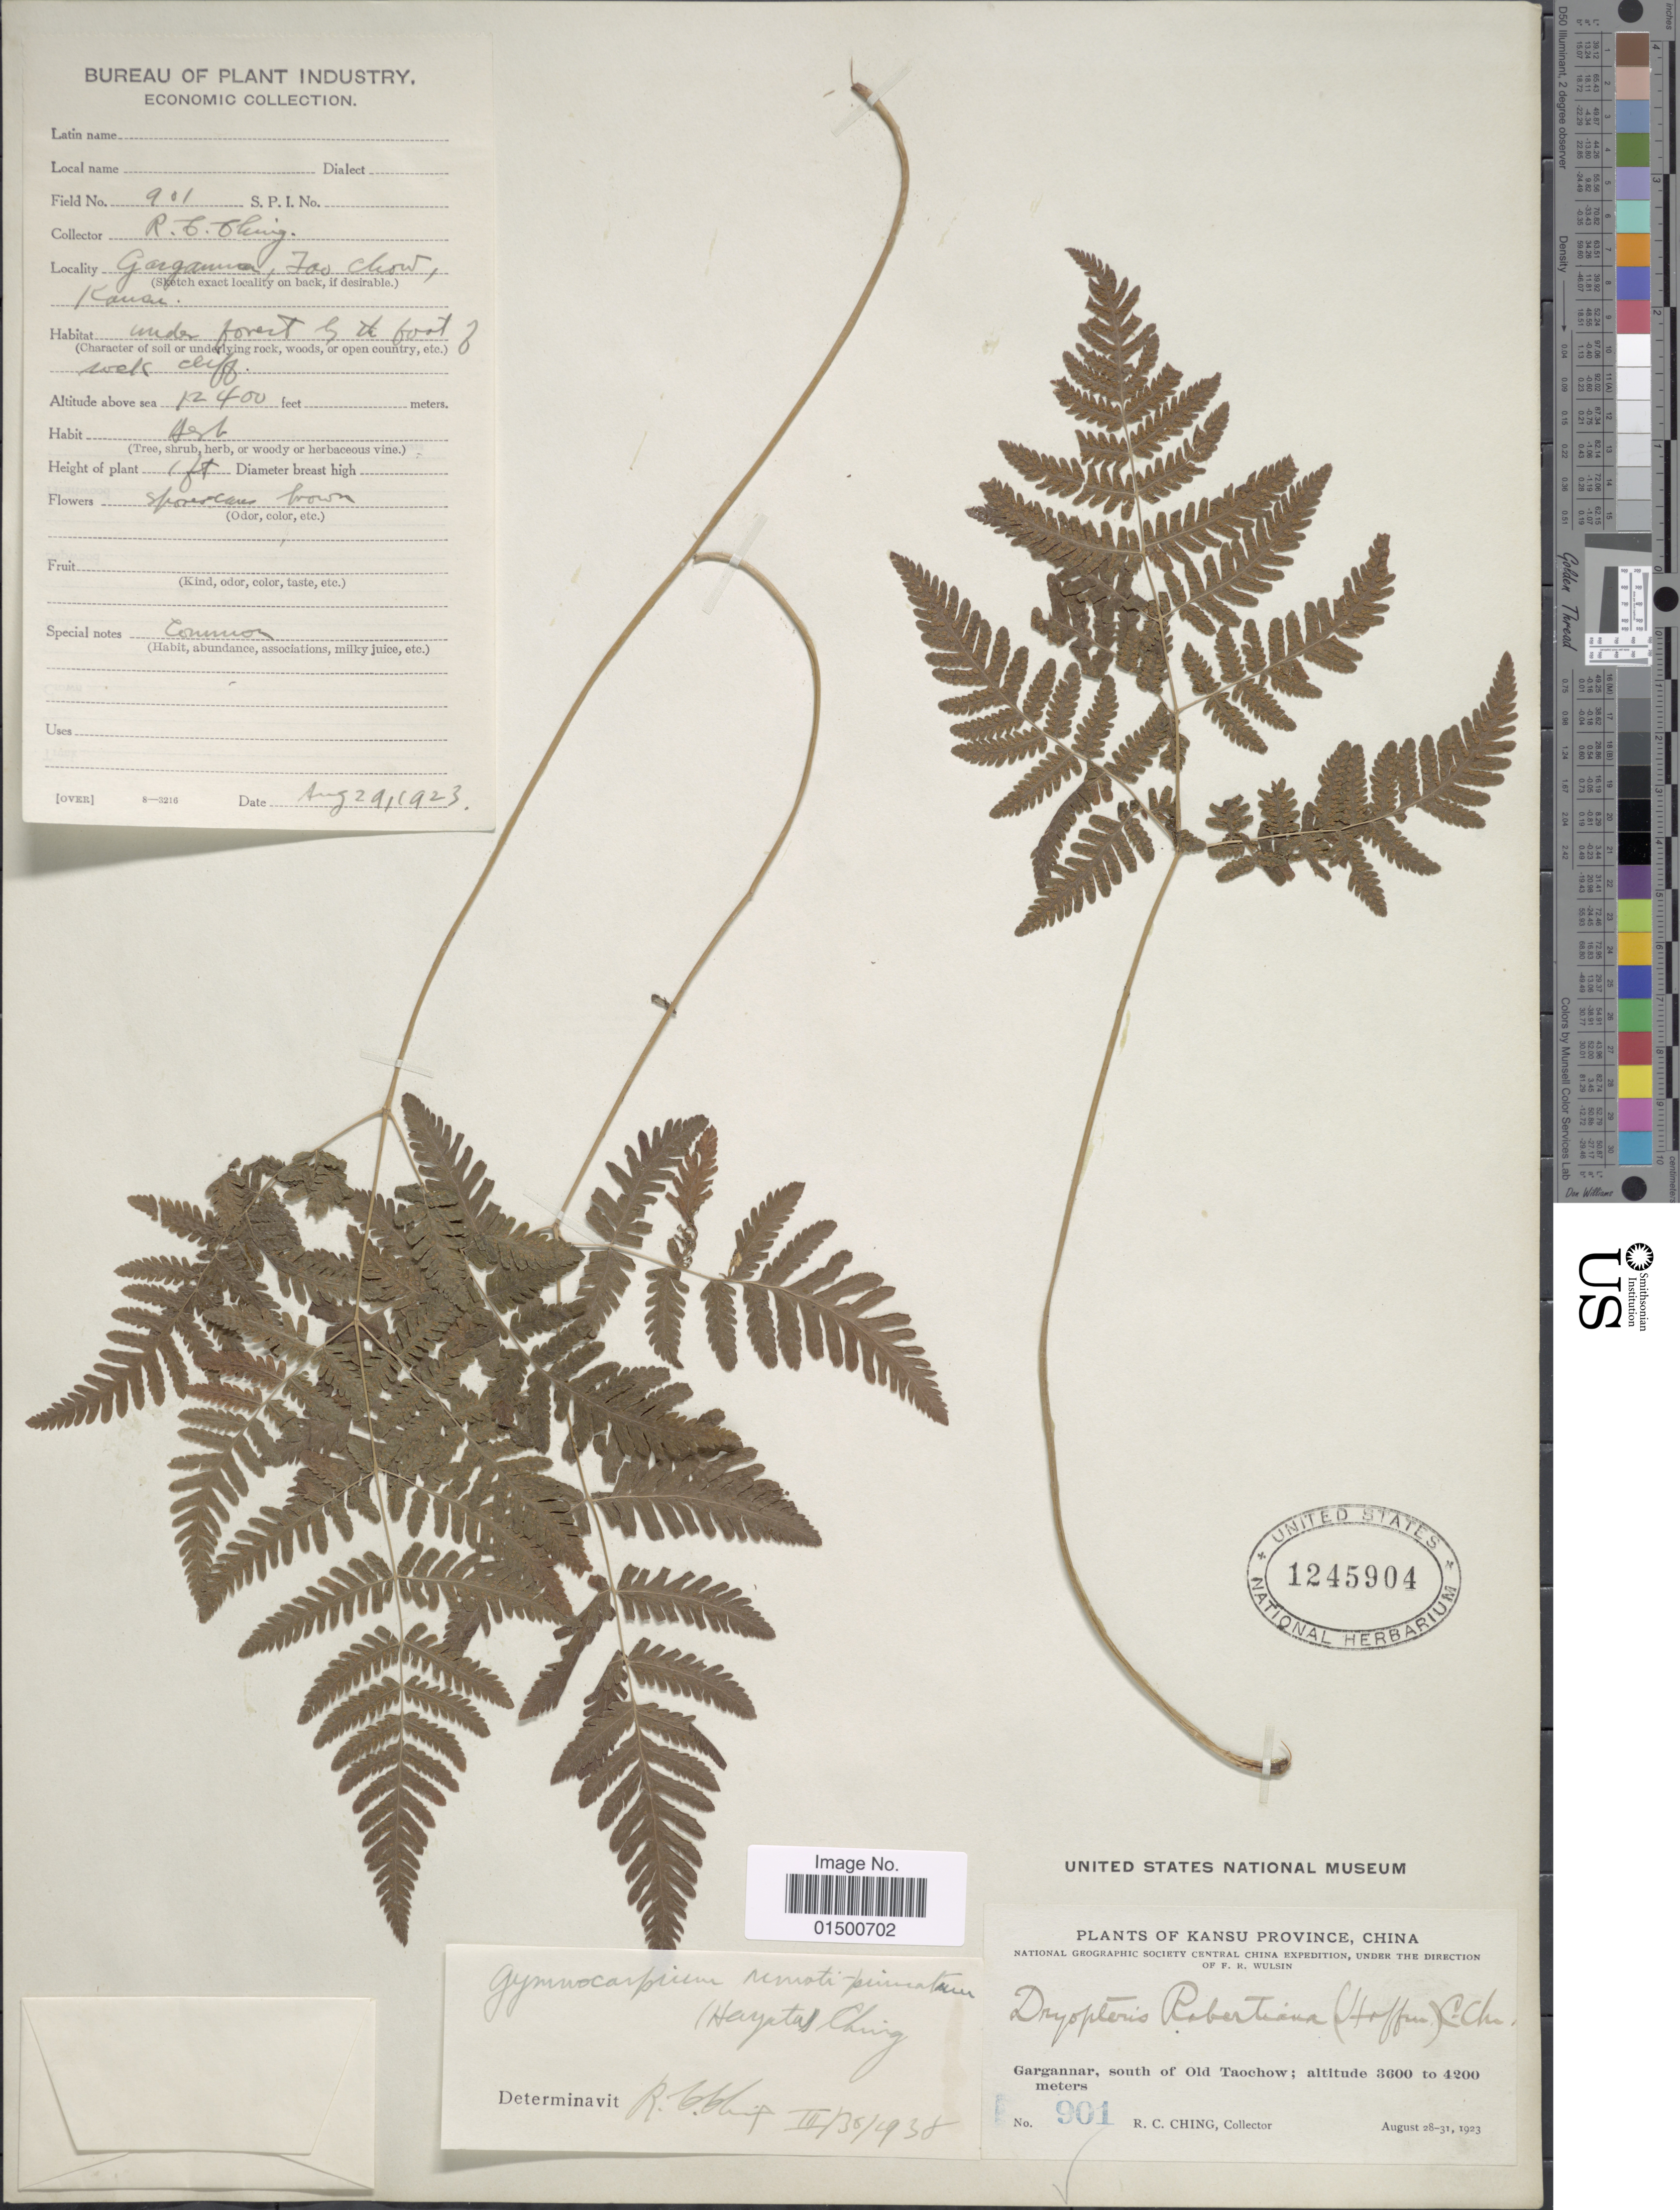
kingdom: Plantae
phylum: Tracheophyta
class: Polypodiopsida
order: Polypodiales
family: Cystopteridaceae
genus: Gymnocarpium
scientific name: Gymnocarpium remotepinnatum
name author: (Hayata) Ching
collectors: R. C. Ching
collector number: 901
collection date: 1923-08-29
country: China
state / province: Gansu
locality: Kansu Province, Gargannar, south of Old Taochow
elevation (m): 3780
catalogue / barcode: US 1245904